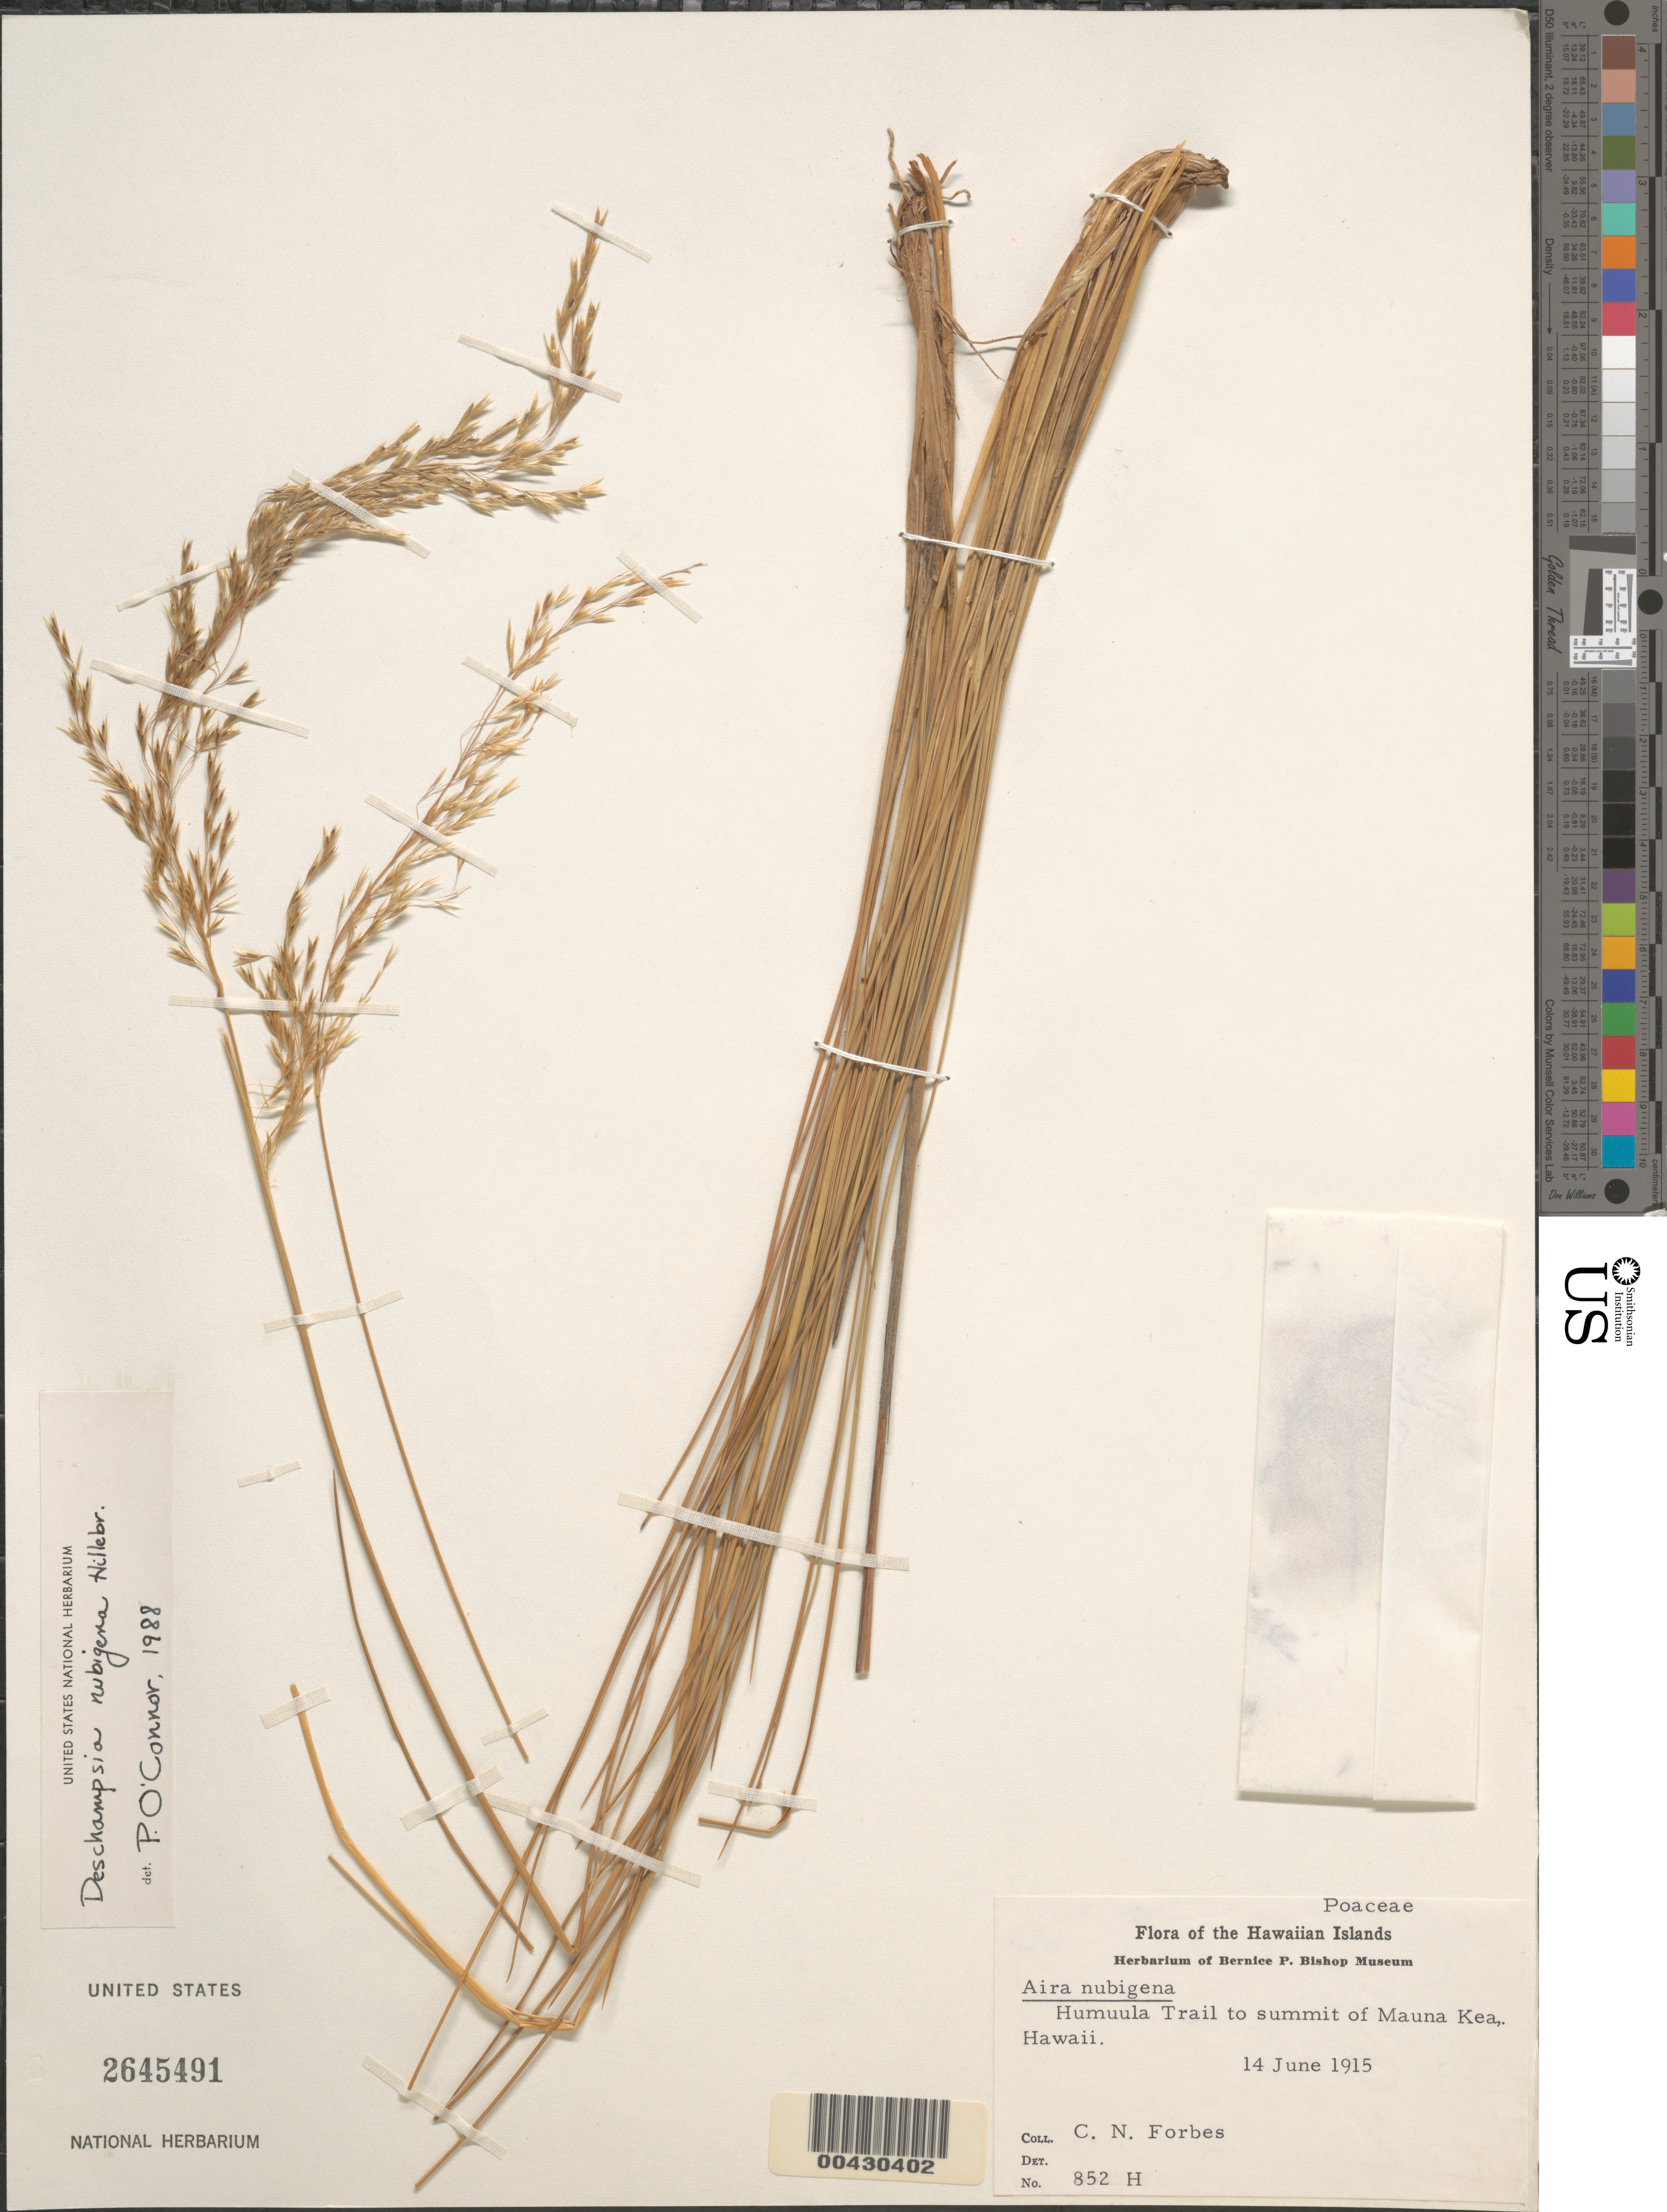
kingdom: Plantae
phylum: Tracheophyta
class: Liliopsida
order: Poales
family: Poaceae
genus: Deschampsia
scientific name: Deschampsia nubigena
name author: Hillebr.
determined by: O'Connor, P.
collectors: C. N. Forbes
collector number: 852.H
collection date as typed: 14 Jun 1915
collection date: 1915-06-14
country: United States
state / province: Hawaii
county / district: Hawaii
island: Hawaii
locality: Humuula Trail to summit of Mauna Kea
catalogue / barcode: US 2645491